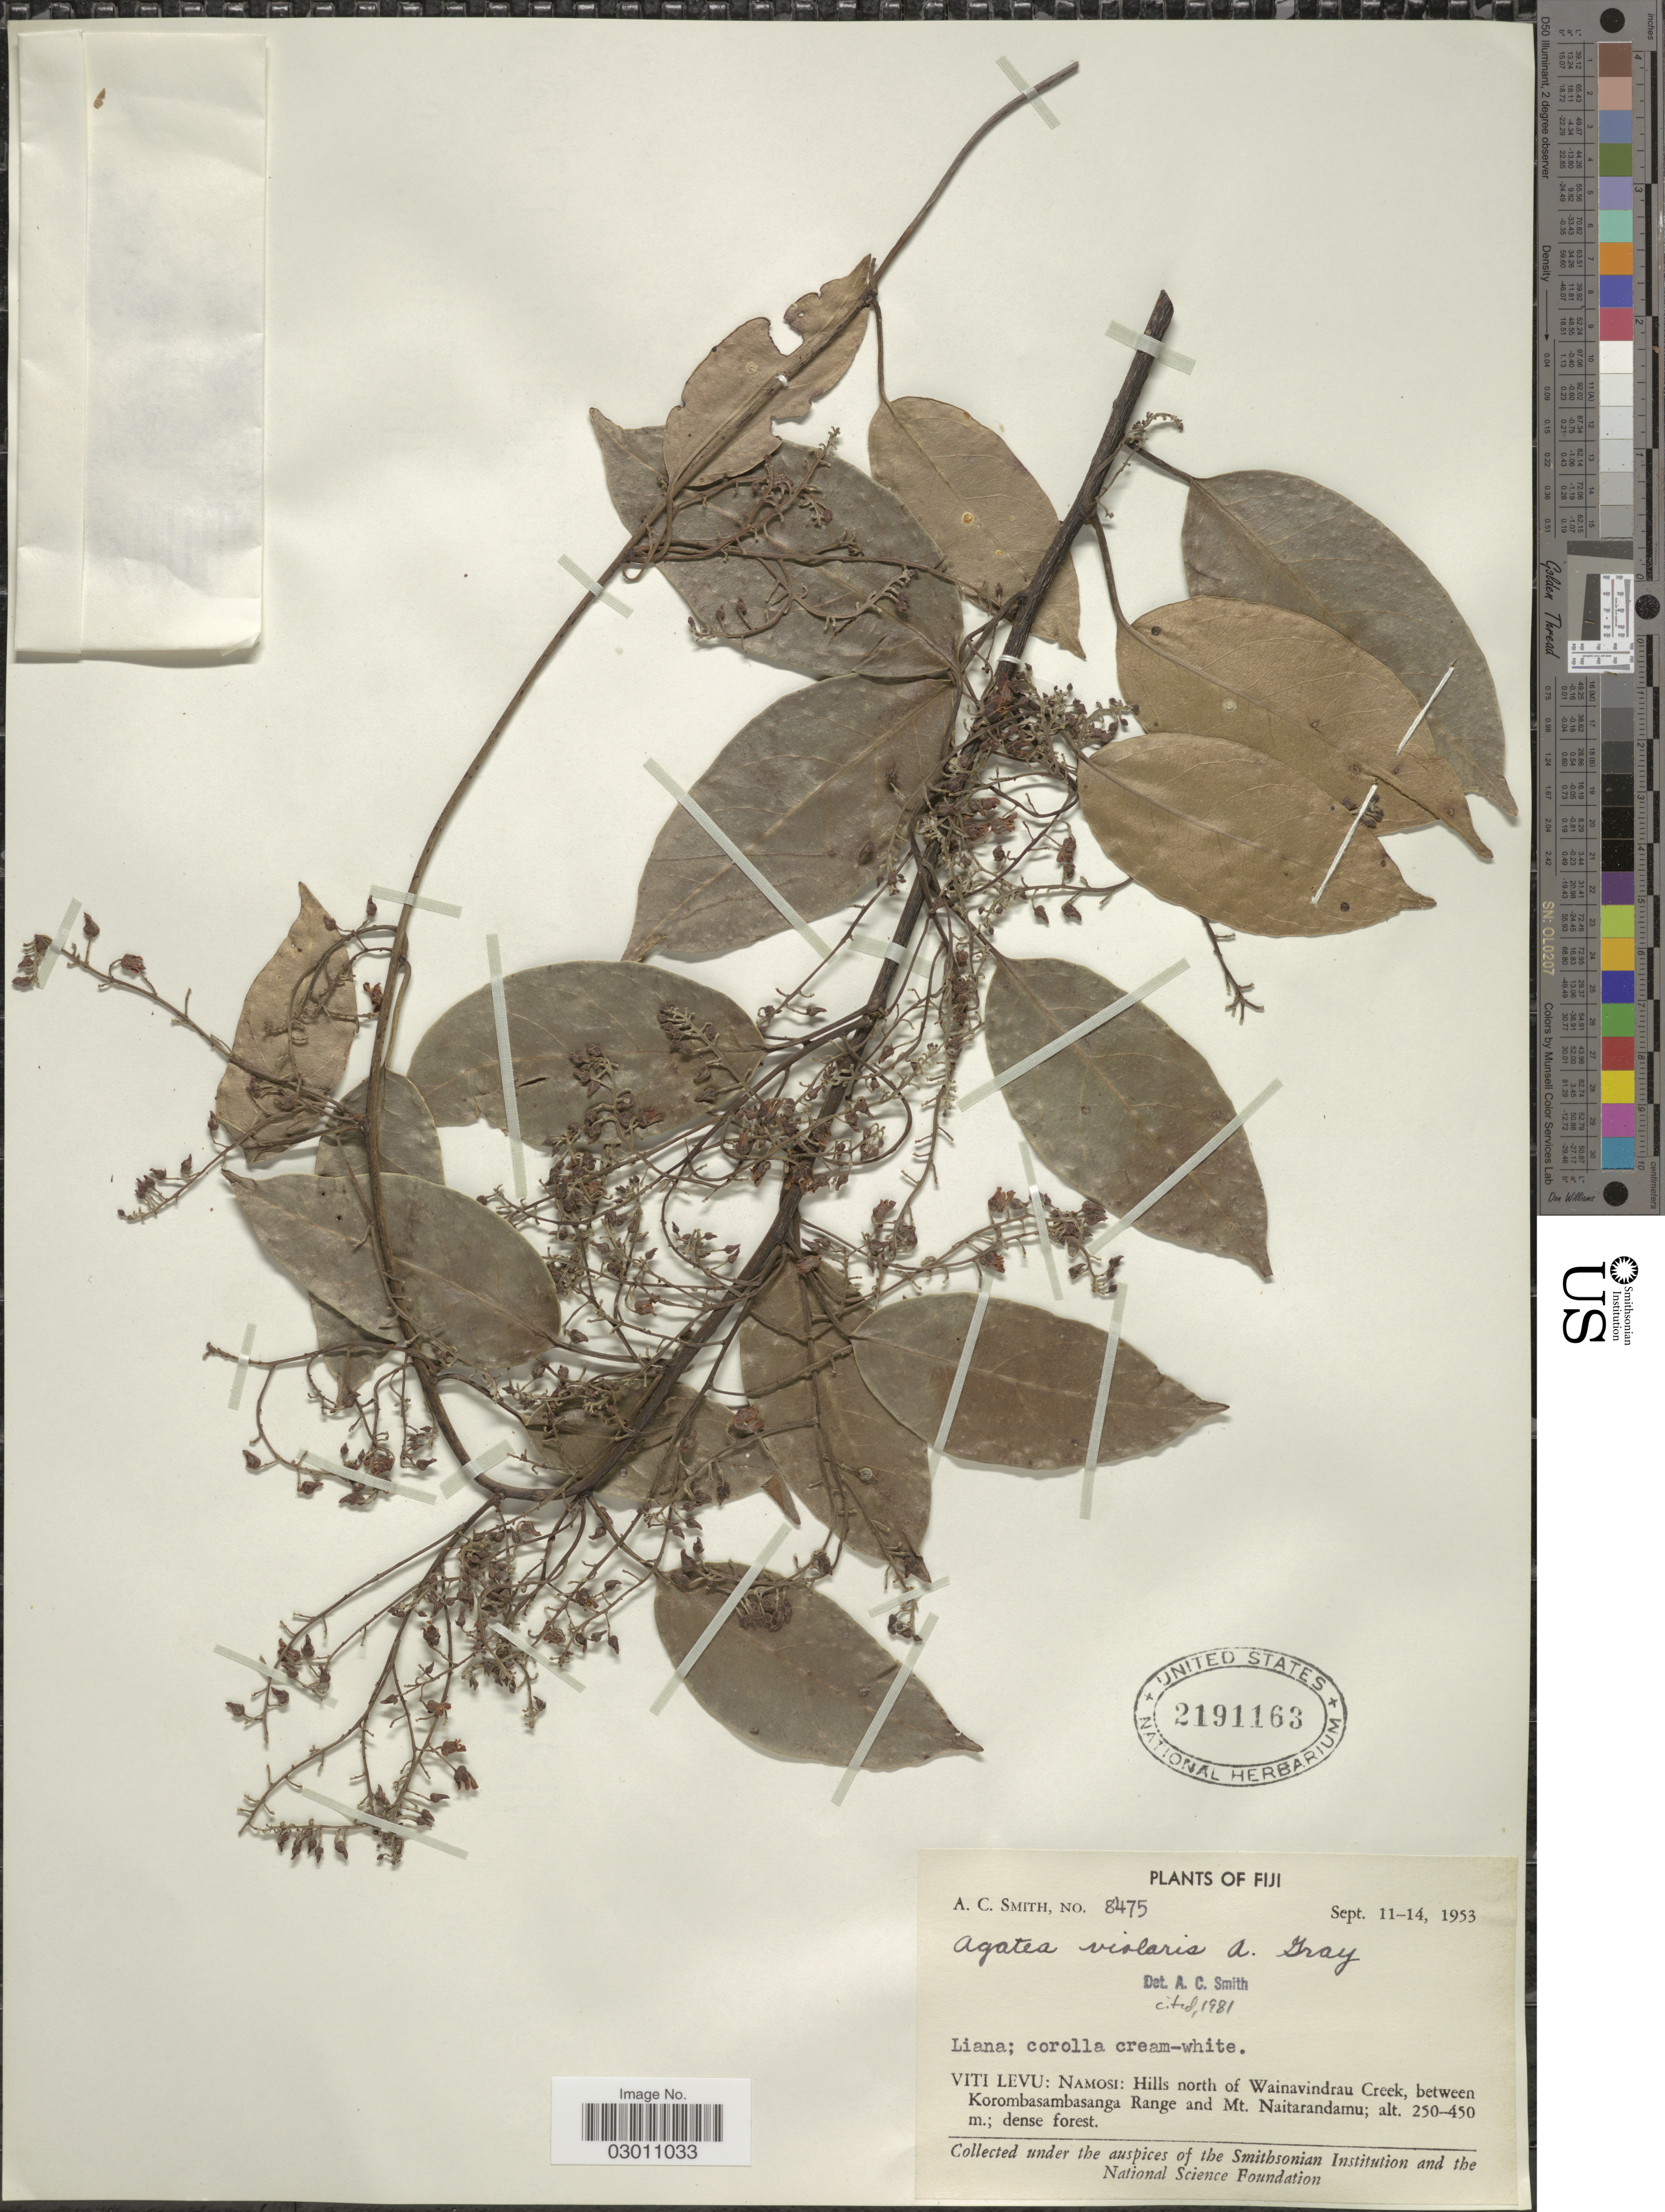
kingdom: Plantae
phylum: Tracheophyta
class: Magnoliopsida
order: Malpighiales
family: Violaceae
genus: Agatea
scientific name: Agatea violaris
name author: A. Gray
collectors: A. C. Smith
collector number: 8475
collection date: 1953-09-11/1953-09-14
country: Fiji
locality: Viti Levu: Namosi: Hills north of Wainavindrau Creek, between Korombasambasanga Range and Mt. Naitarandamu.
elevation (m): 250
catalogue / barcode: US 2191163